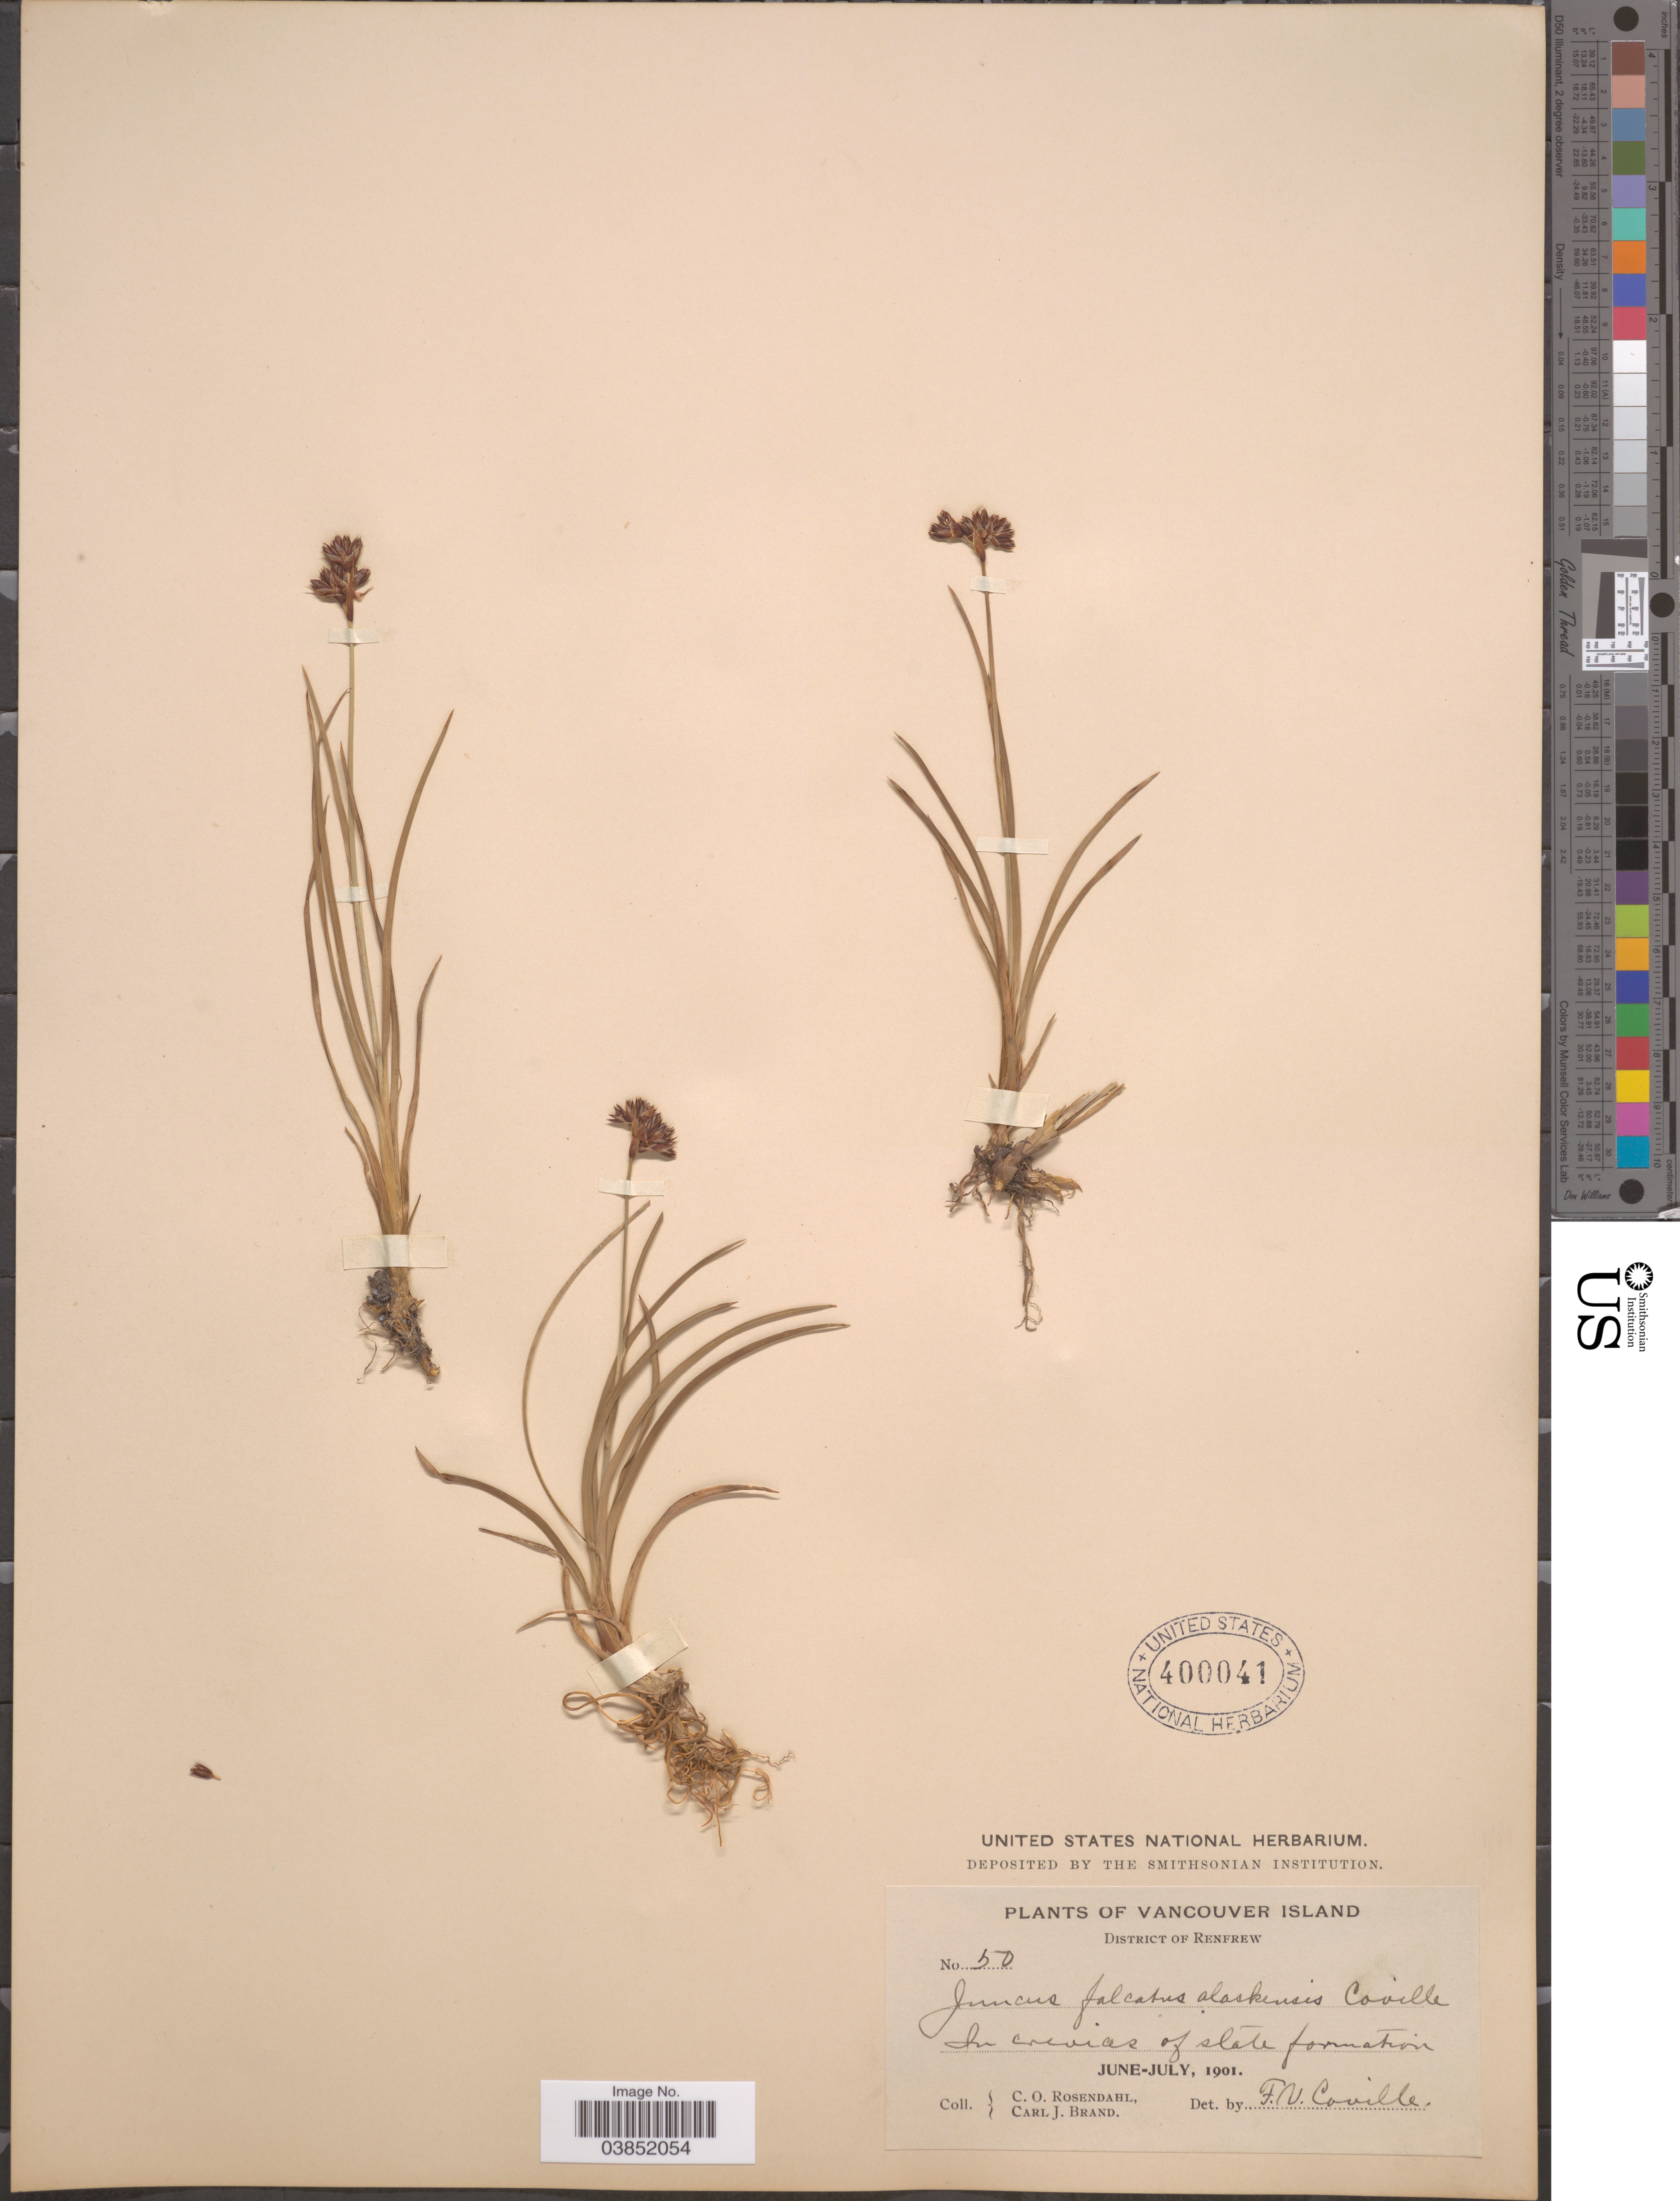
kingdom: Plantae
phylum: Tracheophyta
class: Liliopsida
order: Poales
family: Juncaceae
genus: Juncus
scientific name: Juncus covillei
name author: Piper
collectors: C. O. Rosendahl & C. J. Brand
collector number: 50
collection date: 1901-06/1901-07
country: Canada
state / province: British Columbia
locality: Vancouver Island. District of Renfrew.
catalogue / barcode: US 400041